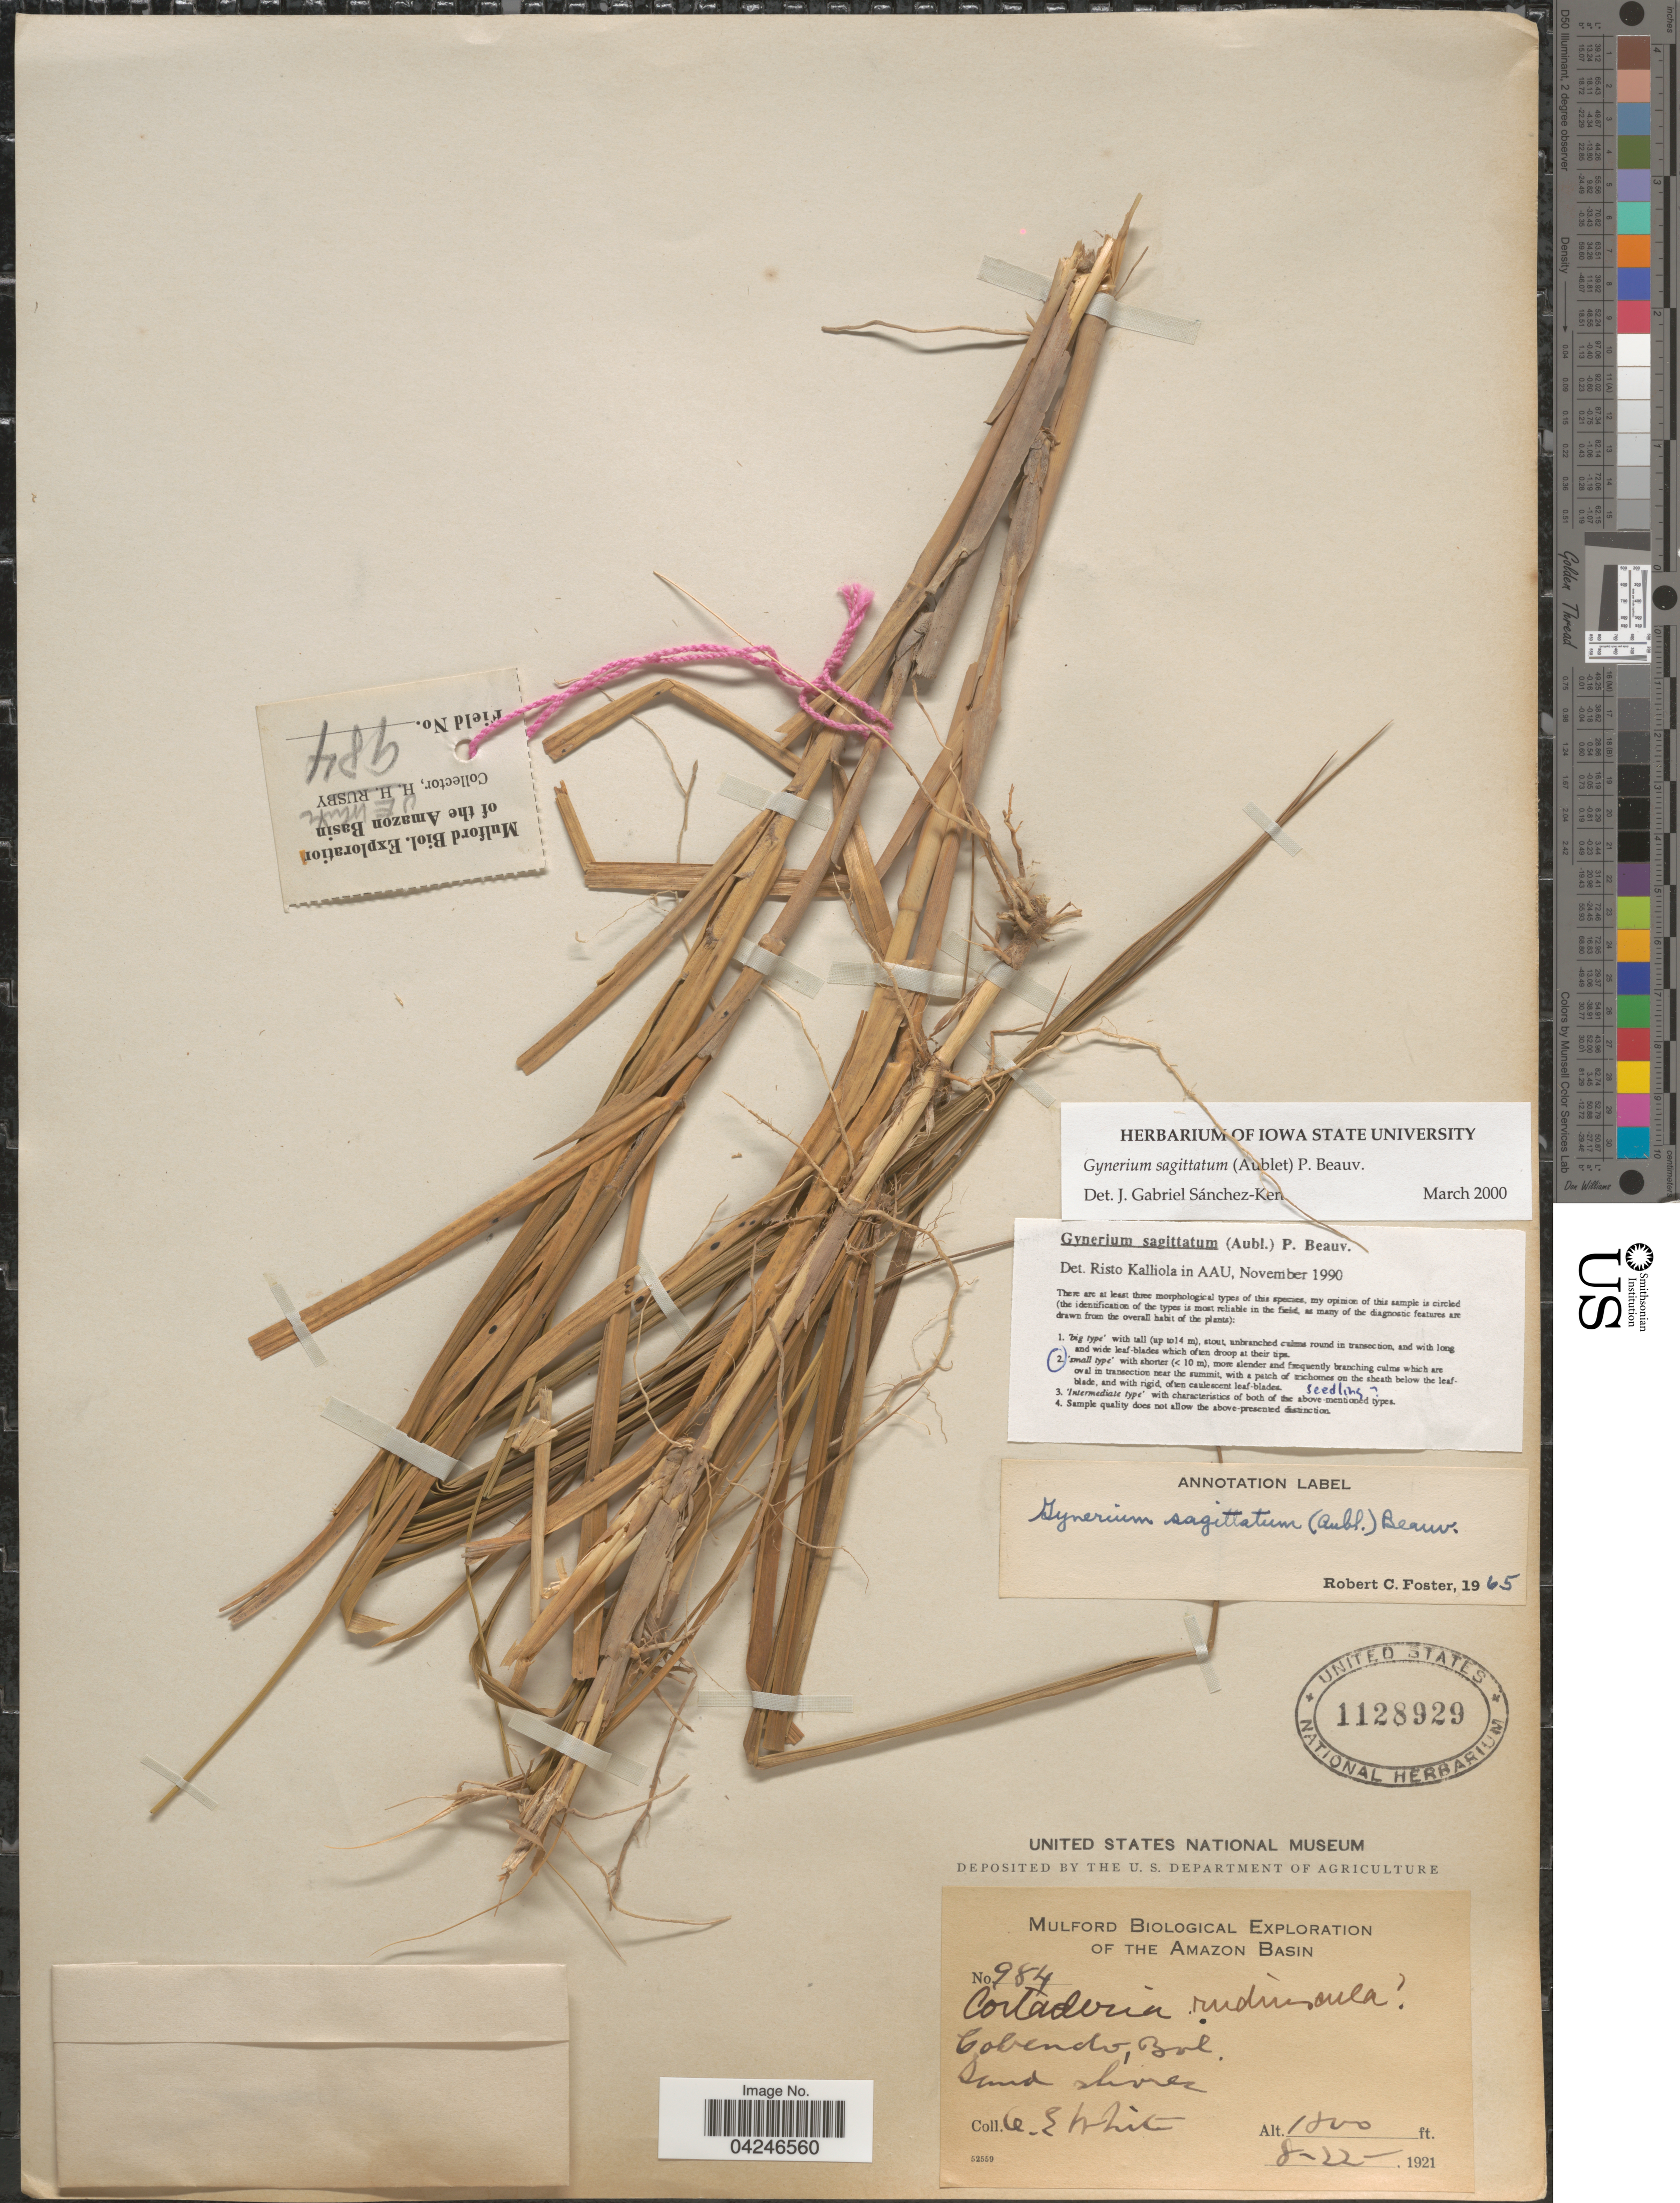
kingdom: Plantae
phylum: Tracheophyta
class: Liliopsida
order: Poales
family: Poaceae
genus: Gynerium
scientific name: Gynerium sagittatum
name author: (Aubl.) P. Beauv.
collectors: O. E. White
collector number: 984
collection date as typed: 8-22-1921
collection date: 1921-08-22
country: Bolivia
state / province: La Paz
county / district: Sud Yungas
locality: Covendo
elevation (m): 549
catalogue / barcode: US 1128929